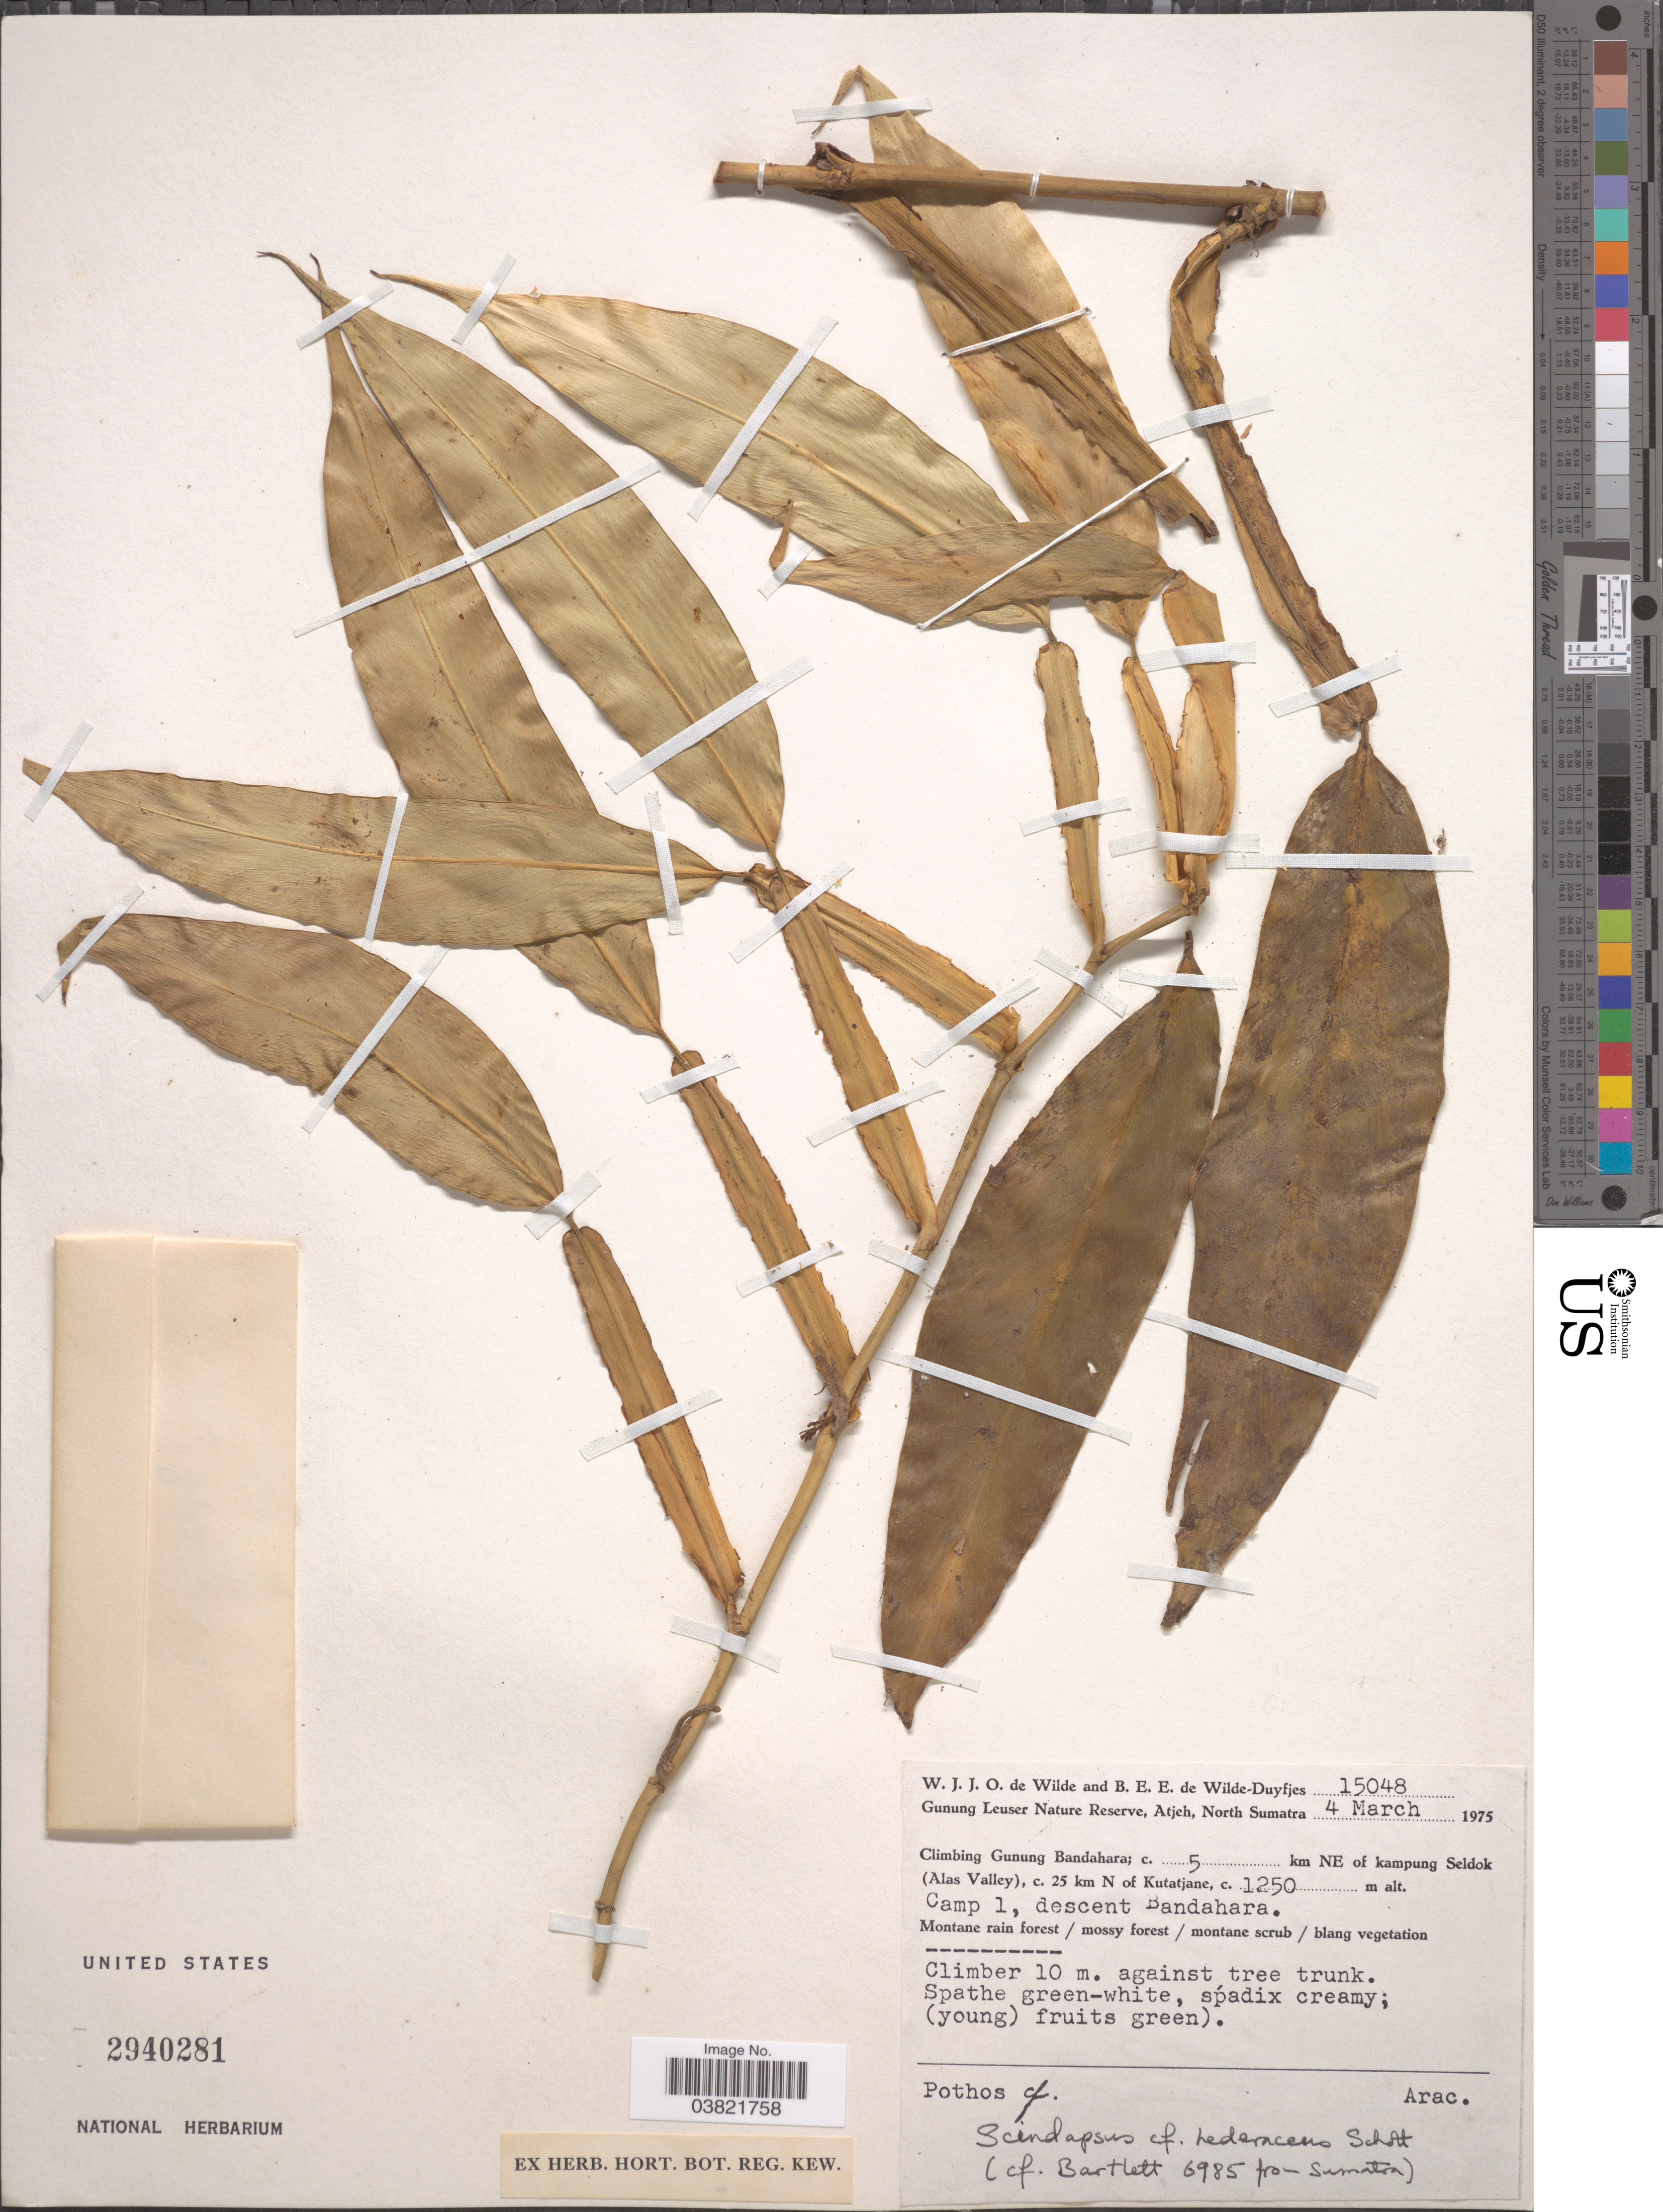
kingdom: Plantae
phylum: Tracheophyta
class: Liliopsida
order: Alismatales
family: Araceae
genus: Scindapsus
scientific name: Scindapsus hederaceus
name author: Miq.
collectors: W. J. de Wilde & B. E. de Wilde-Duyfjes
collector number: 15048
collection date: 1975-03-04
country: Indonesia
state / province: Sumatra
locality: Gunung Leuser Nature Reserve, Atjeh, North Sumatra. Climbing Gunung Bandahara; c. 5 km NE of kampung Seldok (Alas Valley), c. 25 km N of Kutatjane. Camp 1, descent Bandahara.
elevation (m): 1250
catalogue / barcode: US 2940281